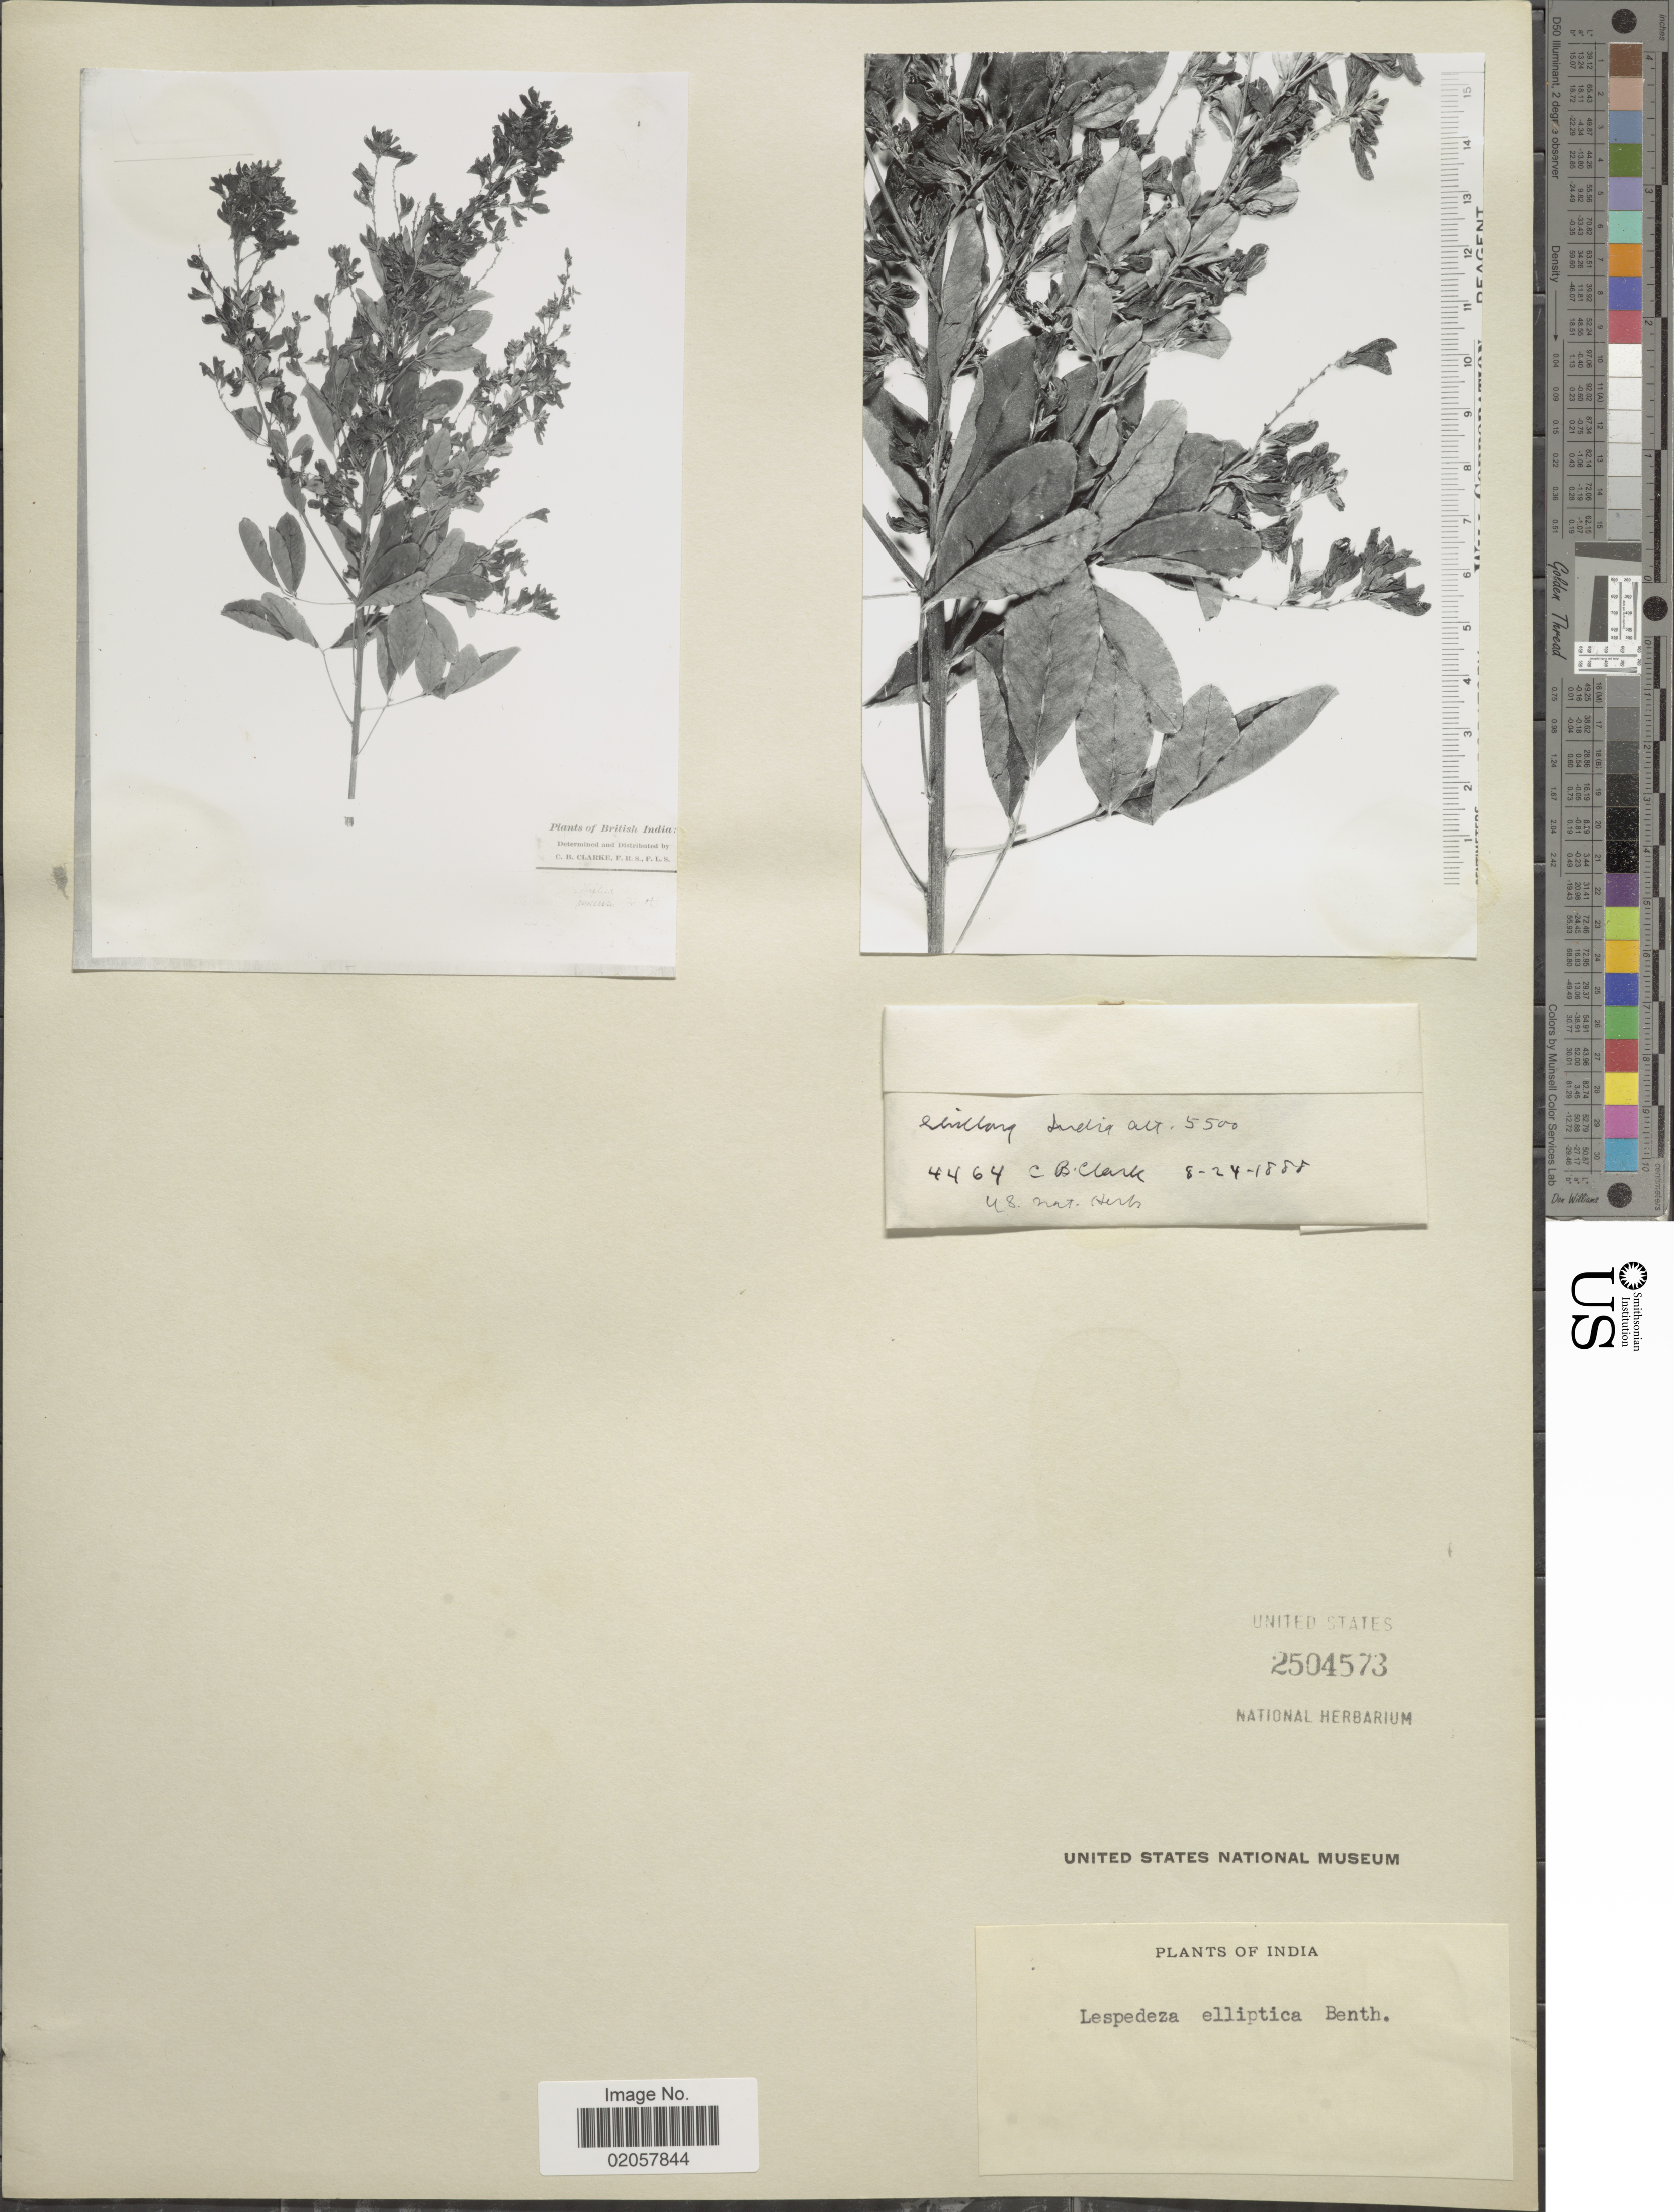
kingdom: Plantae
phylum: Tracheophyta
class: Magnoliopsida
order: Fabales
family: Fabaceae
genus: Lespedeza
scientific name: Lespedeza elliptica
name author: Benth. ex Maxim.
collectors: C. B. Clarke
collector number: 4464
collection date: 1888-08-24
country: India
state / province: Meghalaya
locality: Shillong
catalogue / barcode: US 2504573